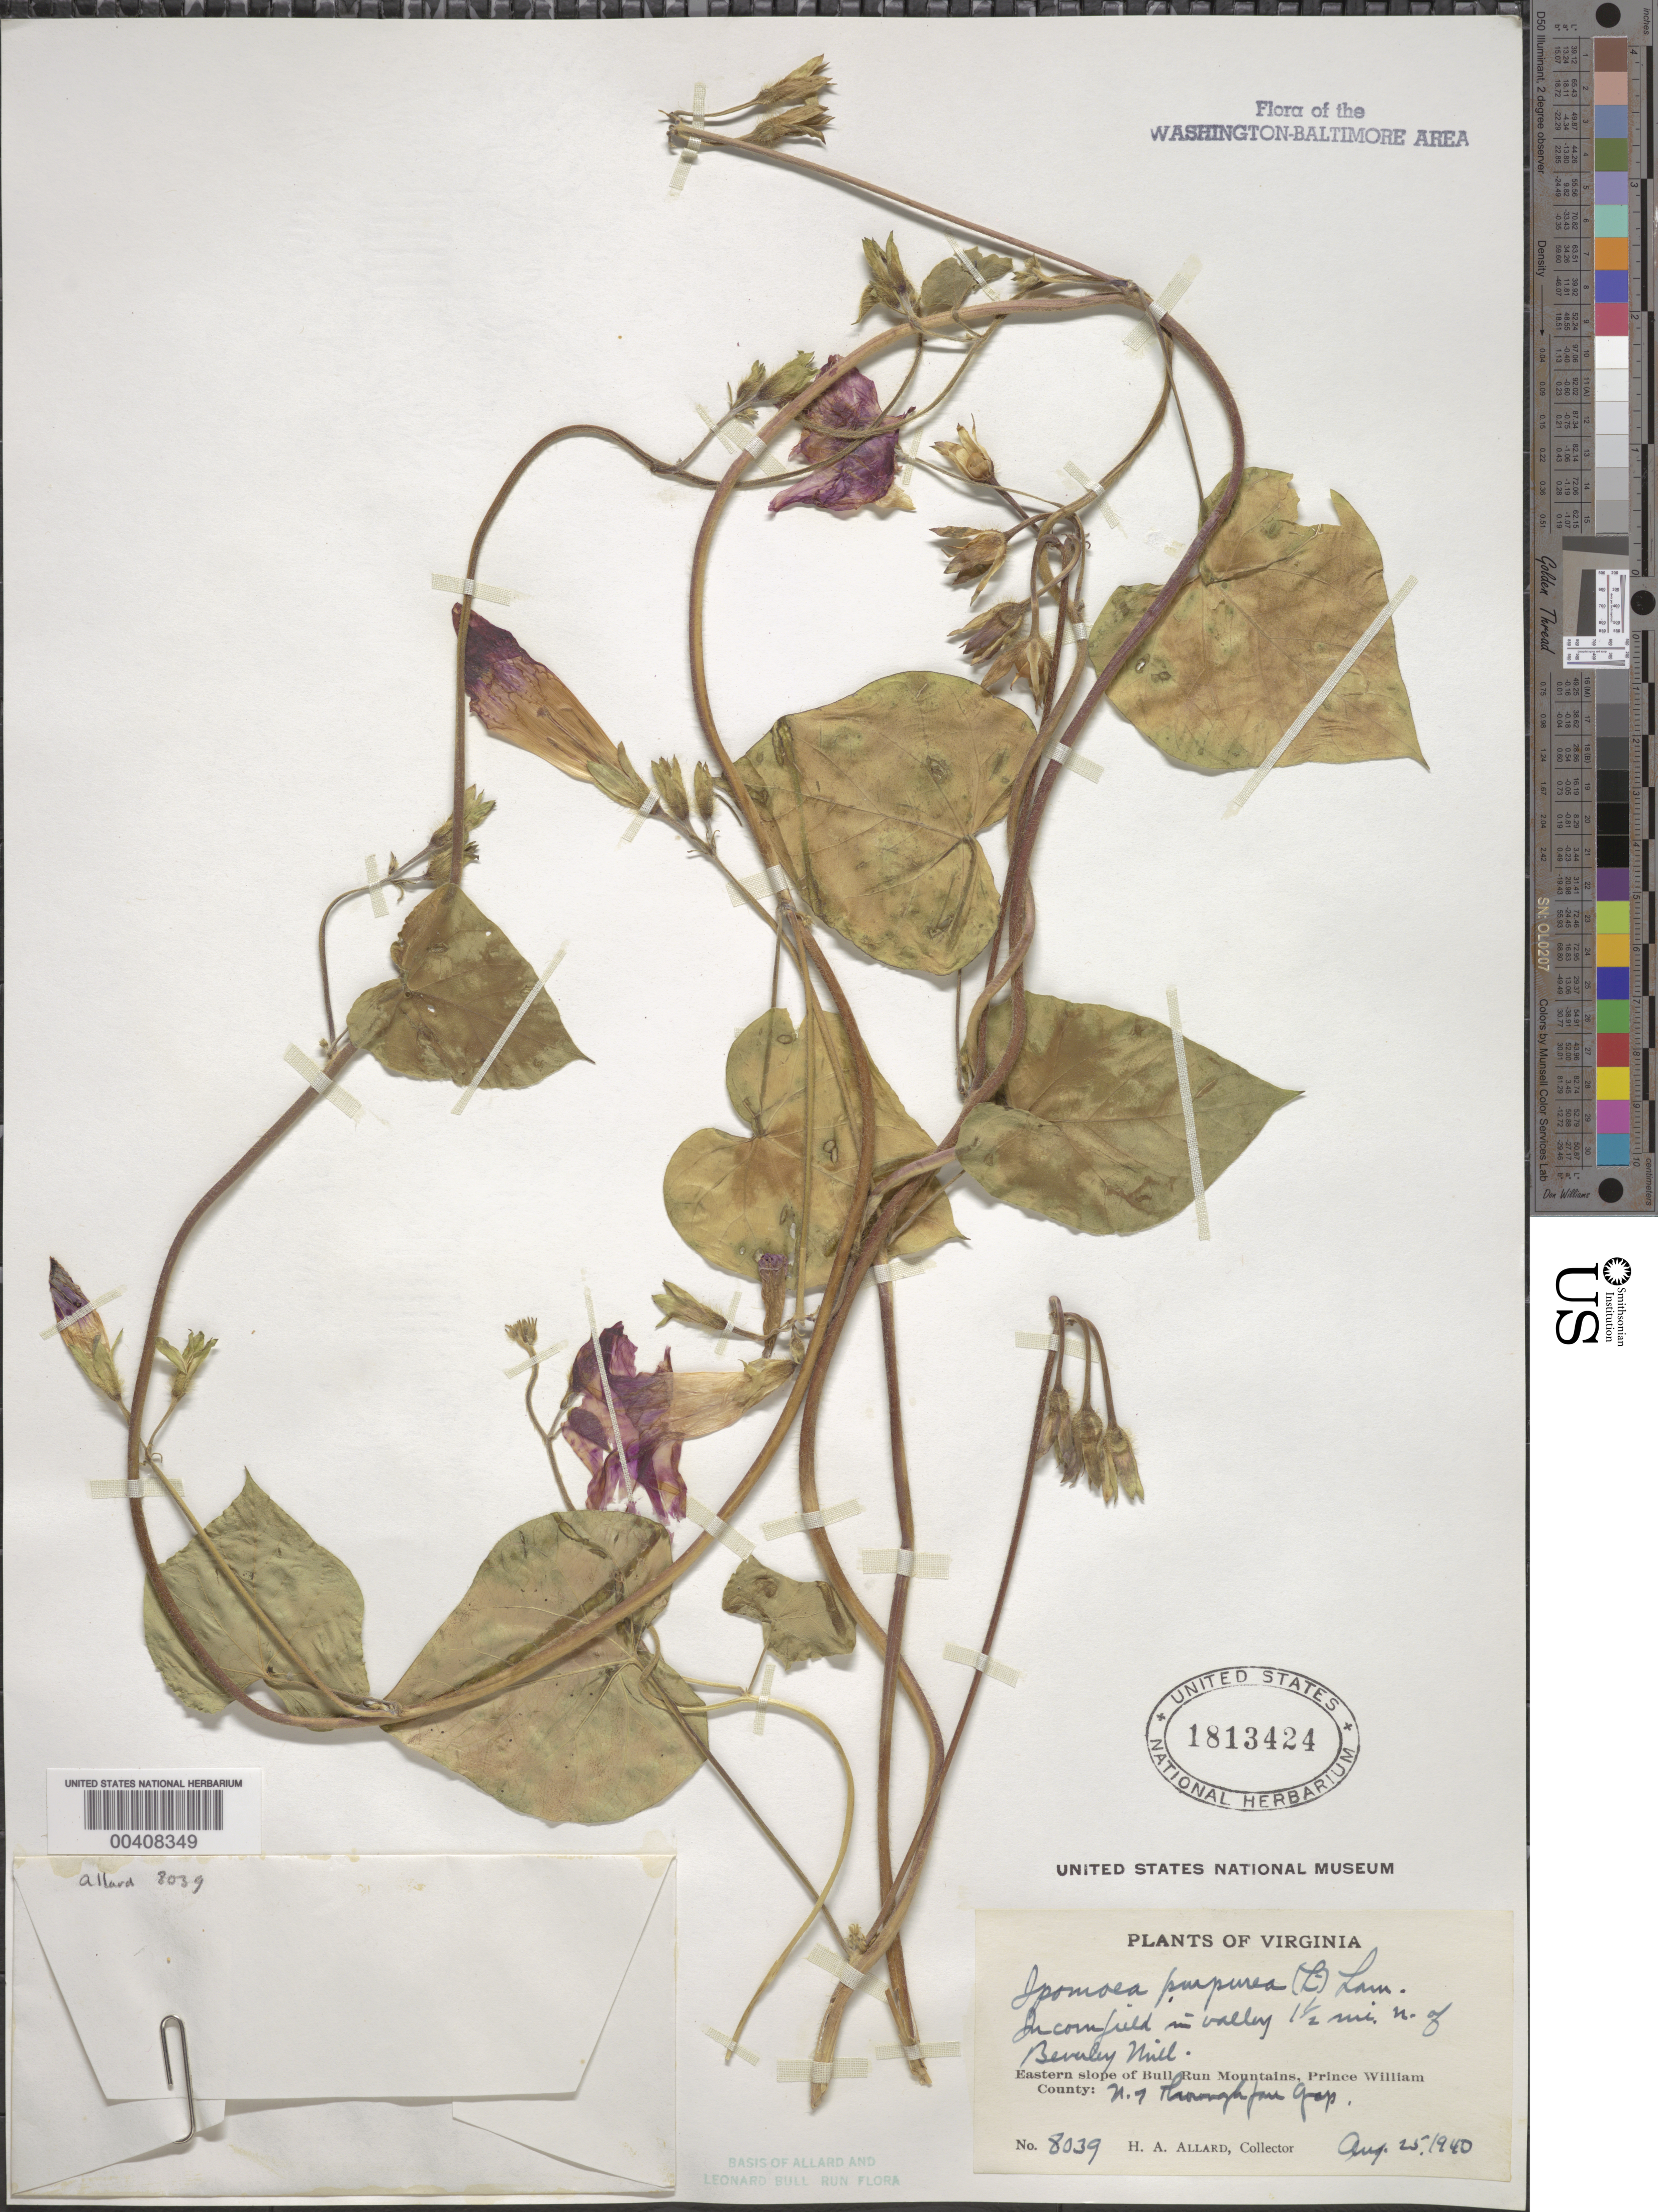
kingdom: Plantae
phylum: Tracheophyta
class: Magnoliopsida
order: Solanales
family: Convolvulaceae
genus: Ipomoea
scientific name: Ipomoea purpurea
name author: (L.) Roth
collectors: H. A. Allard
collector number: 8039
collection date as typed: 25 Aug 1940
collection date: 1940-08-25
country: United States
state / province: Virginia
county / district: Prince William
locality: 1.5 mi. N of Beverley Mill, eastern slope of Bull Run Mountains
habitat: Corn field in valley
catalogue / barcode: US 1813424